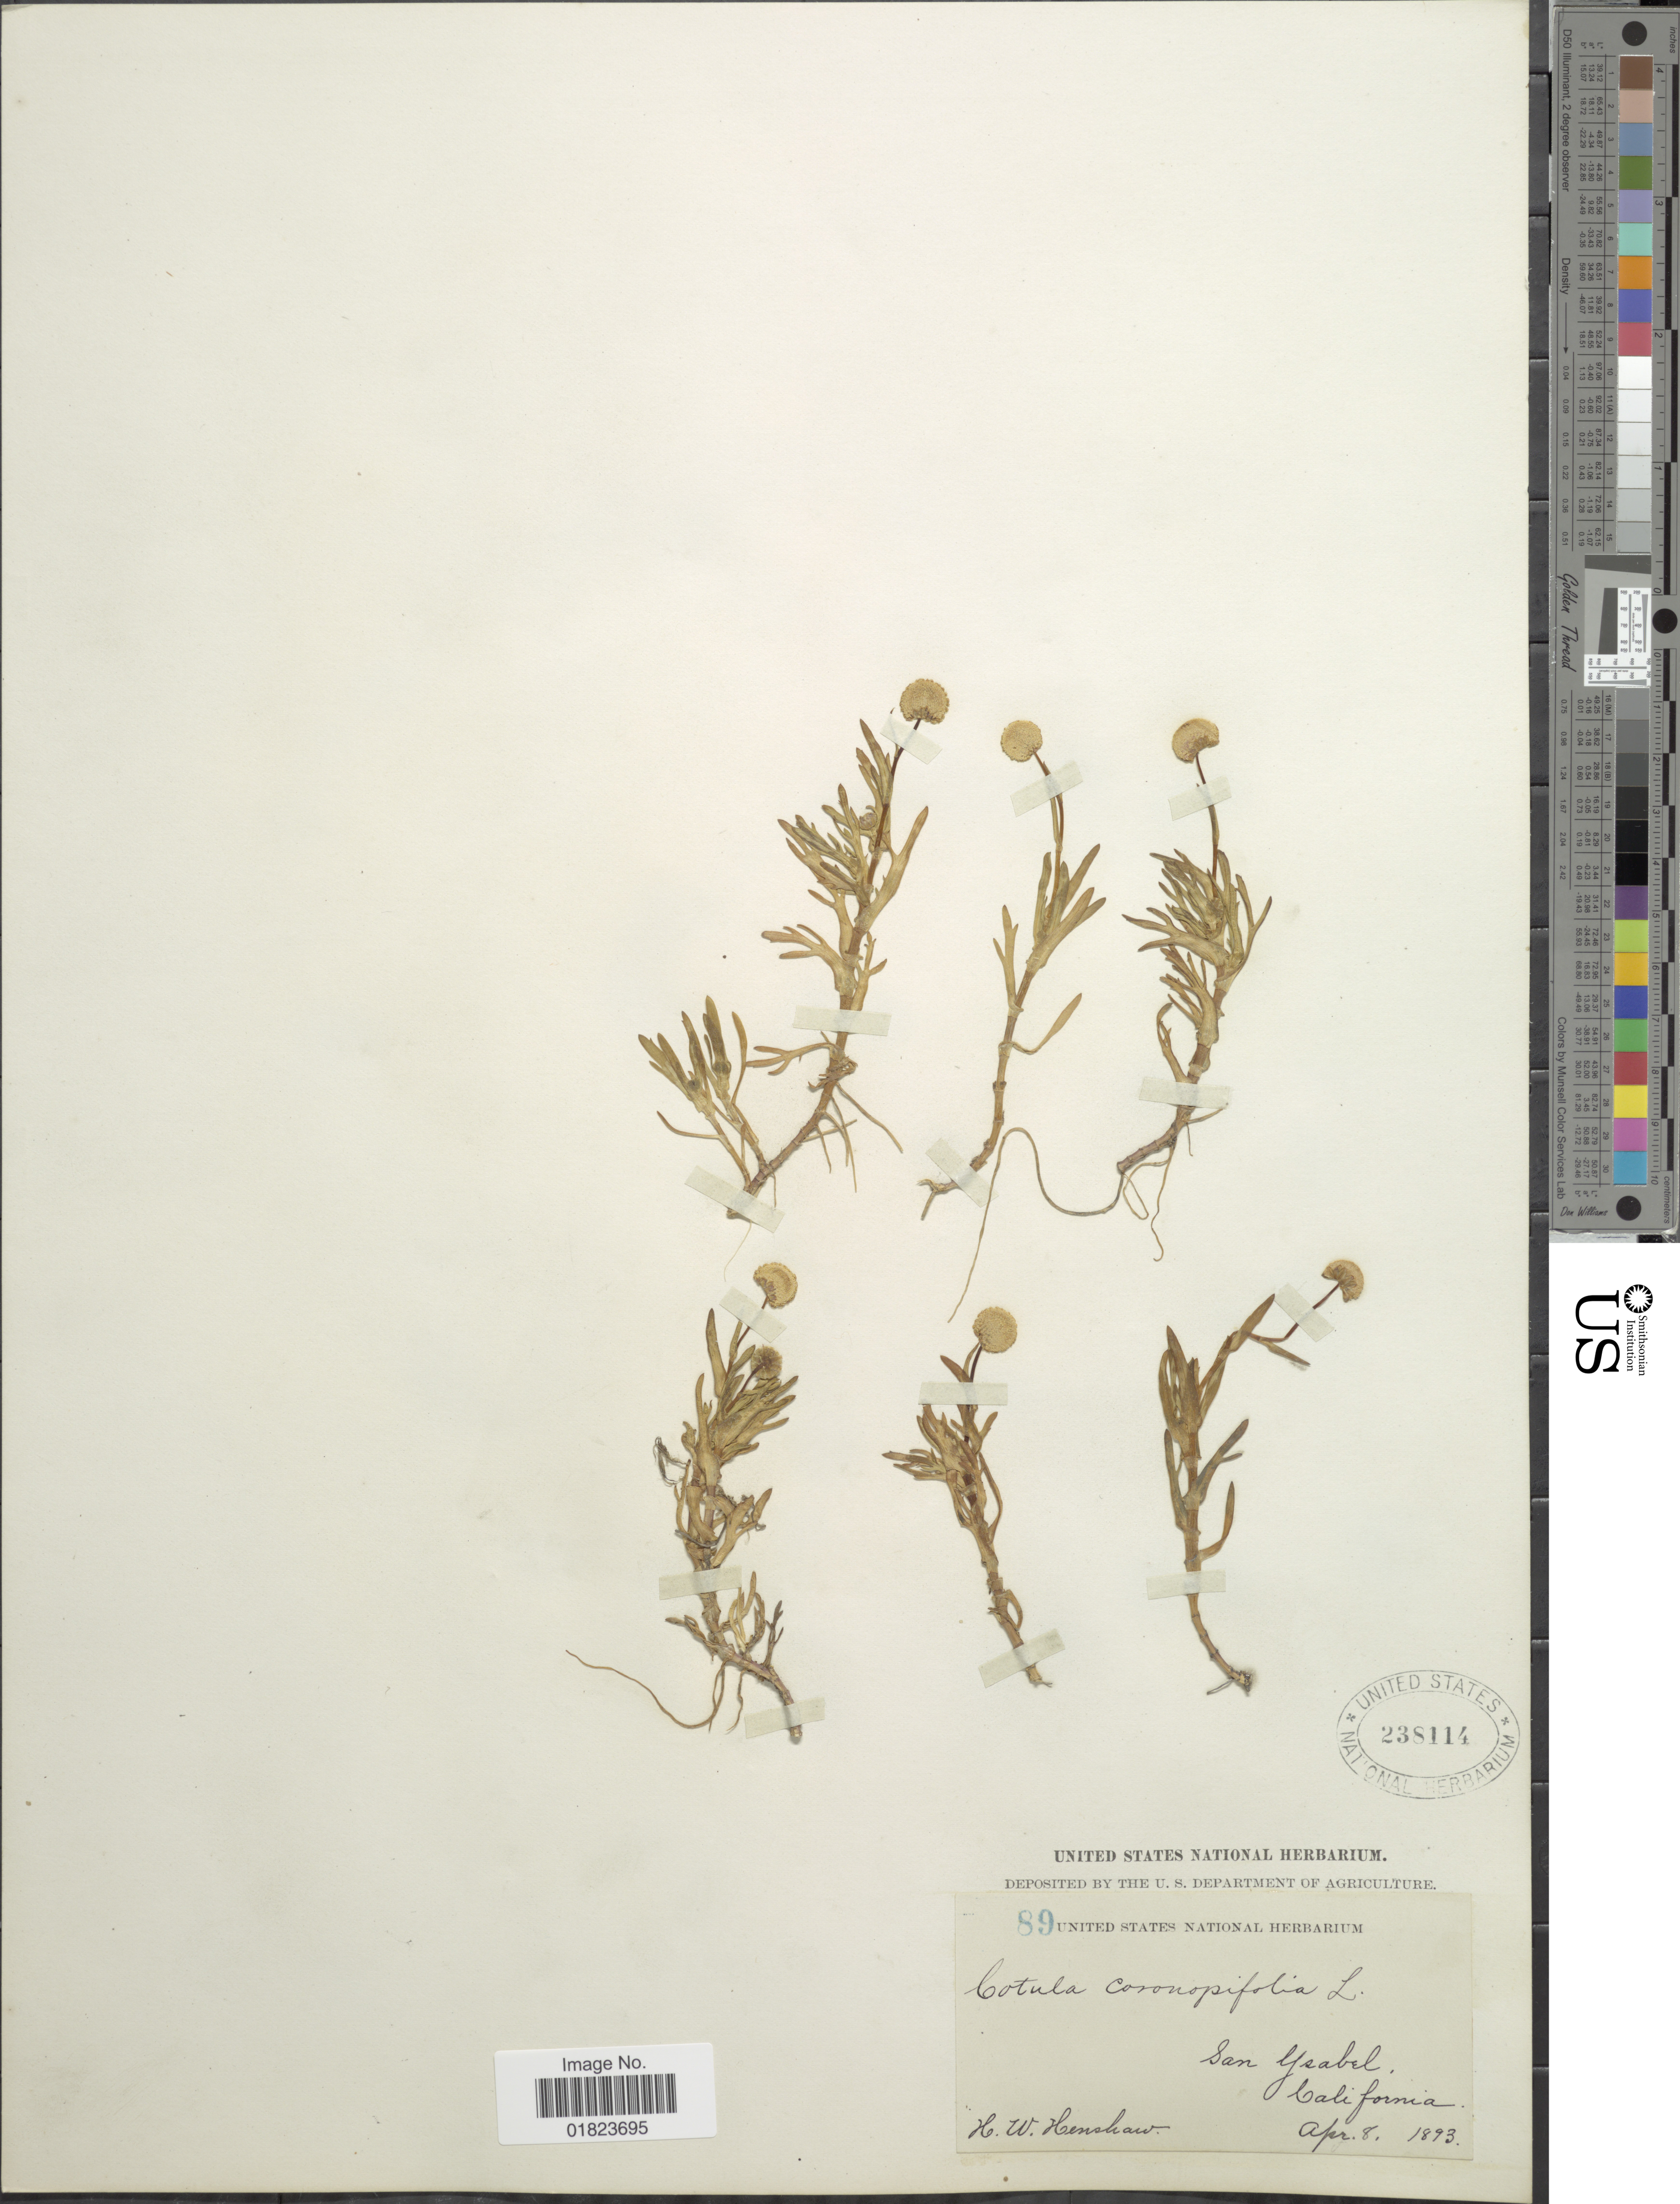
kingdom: Plantae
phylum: Tracheophyta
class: Magnoliopsida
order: Asterales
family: Asteraceae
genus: Cotula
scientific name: Cotula coronopifolia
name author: L.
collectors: H. Henshaw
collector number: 89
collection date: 1893-04-08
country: United States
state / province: California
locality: San Rafael, California.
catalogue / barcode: US 238114